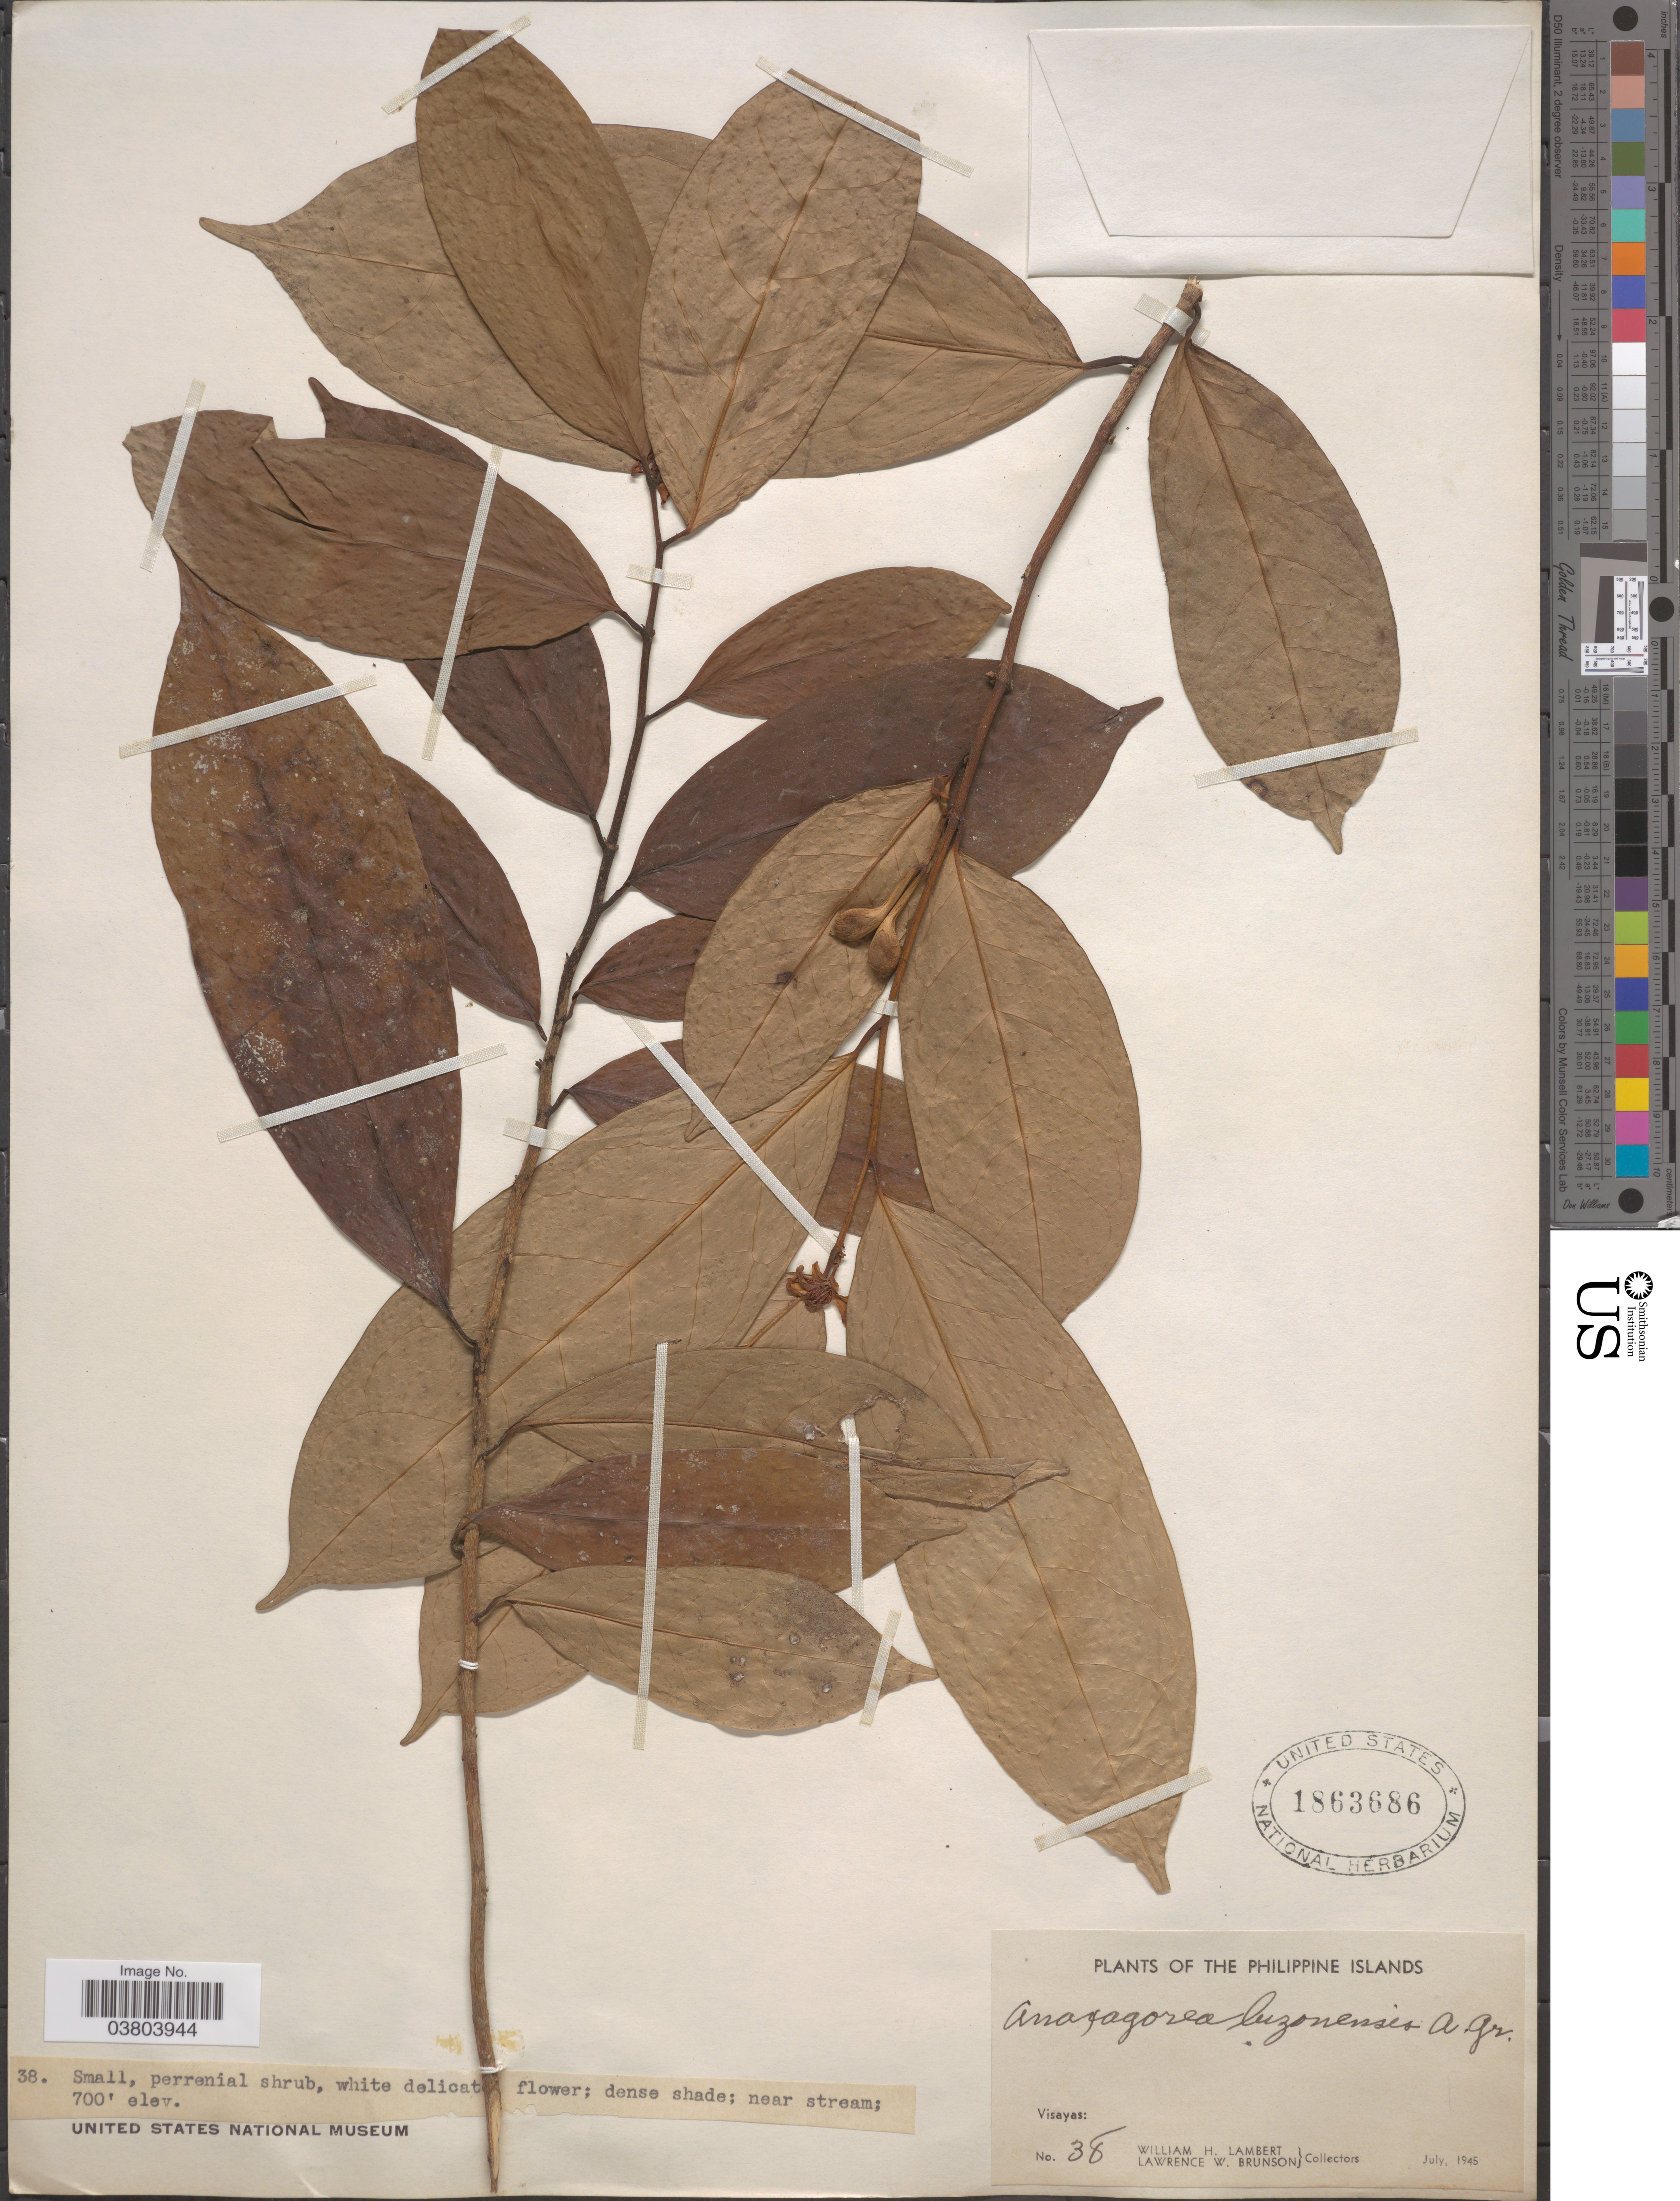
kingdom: Plantae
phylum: Tracheophyta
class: Magnoliopsida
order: Magnoliales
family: Annonaceae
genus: Anaxagorea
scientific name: Anaxagorea luzonensis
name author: A. Gray in Wilkes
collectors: W. Lambert & L. Brunson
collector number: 38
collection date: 1945-07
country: Philippines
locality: Philippine Islands. Visayas. Near stream.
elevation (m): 213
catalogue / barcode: US 1863686